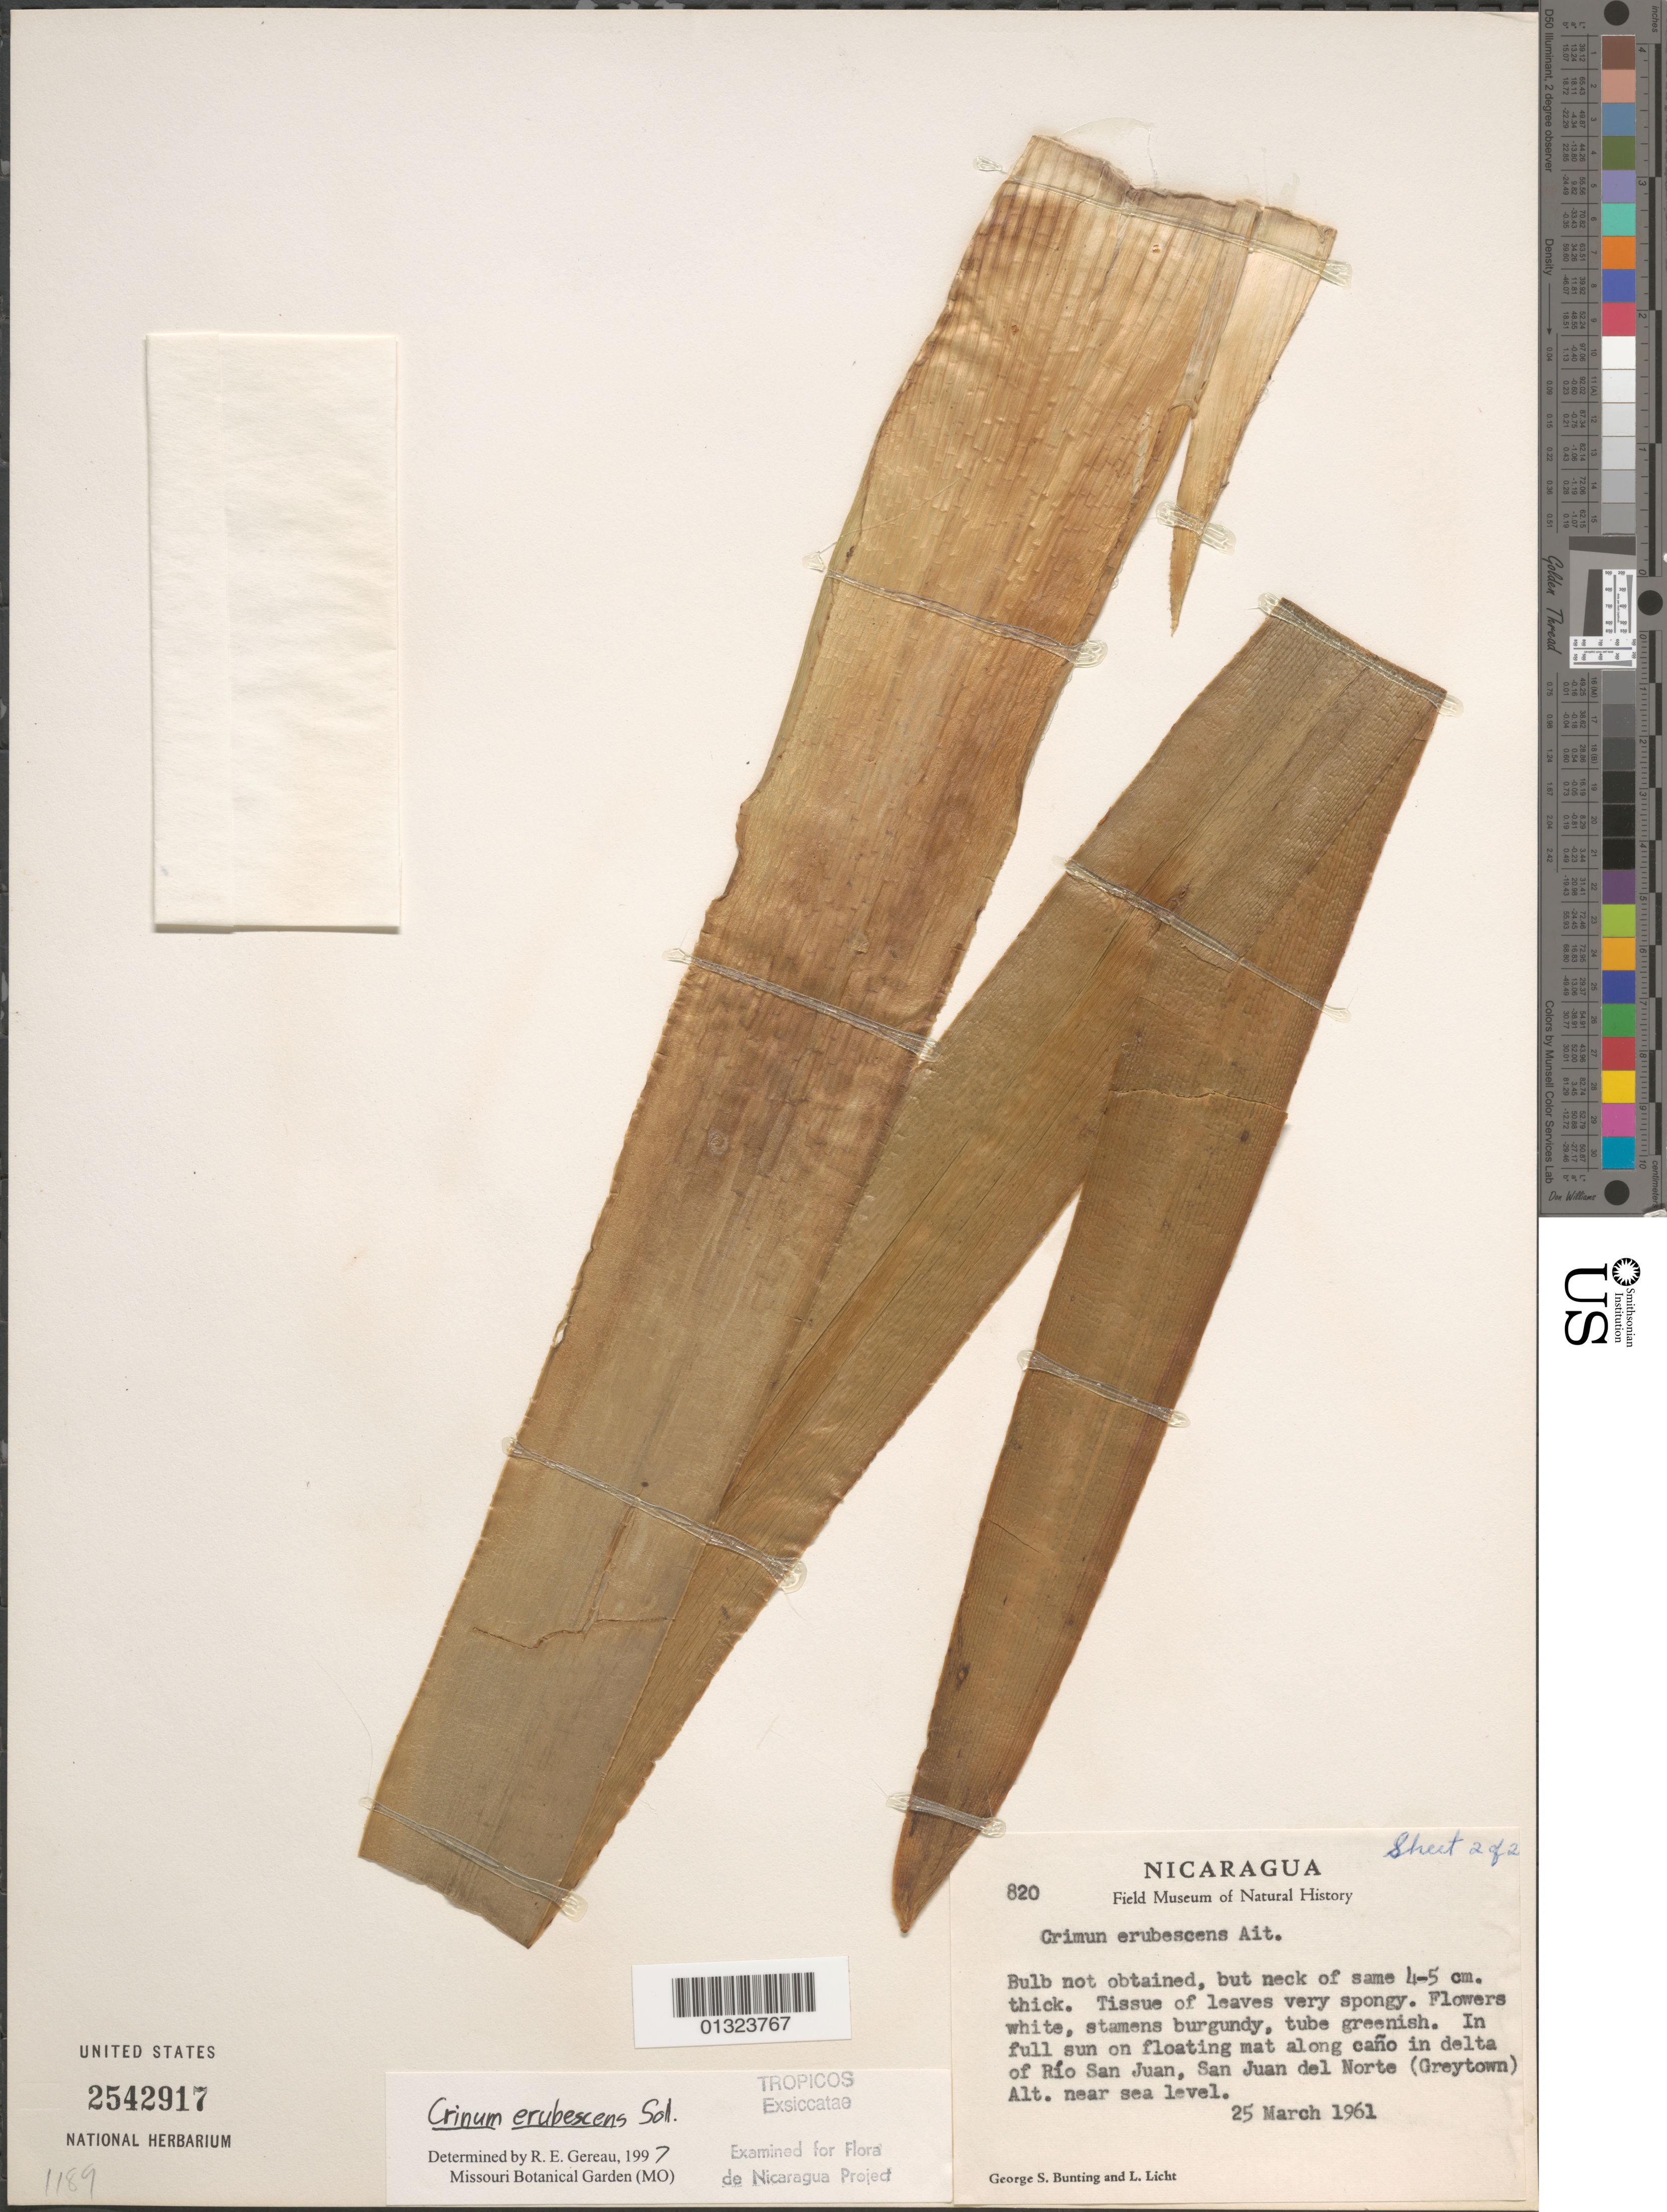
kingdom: Plantae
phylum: Tracheophyta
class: Liliopsida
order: Asparagales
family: Amaryllidaceae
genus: Crinum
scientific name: Crinum erubescens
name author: Aiton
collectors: G. S. Bunting & L. Licht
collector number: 820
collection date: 1961-03-25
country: Nicaragua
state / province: Rio San Juan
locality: In full sun on floating mat along caño in delta of Río San Juan, San Juan del Norte (Greytown).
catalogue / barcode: US 2542917